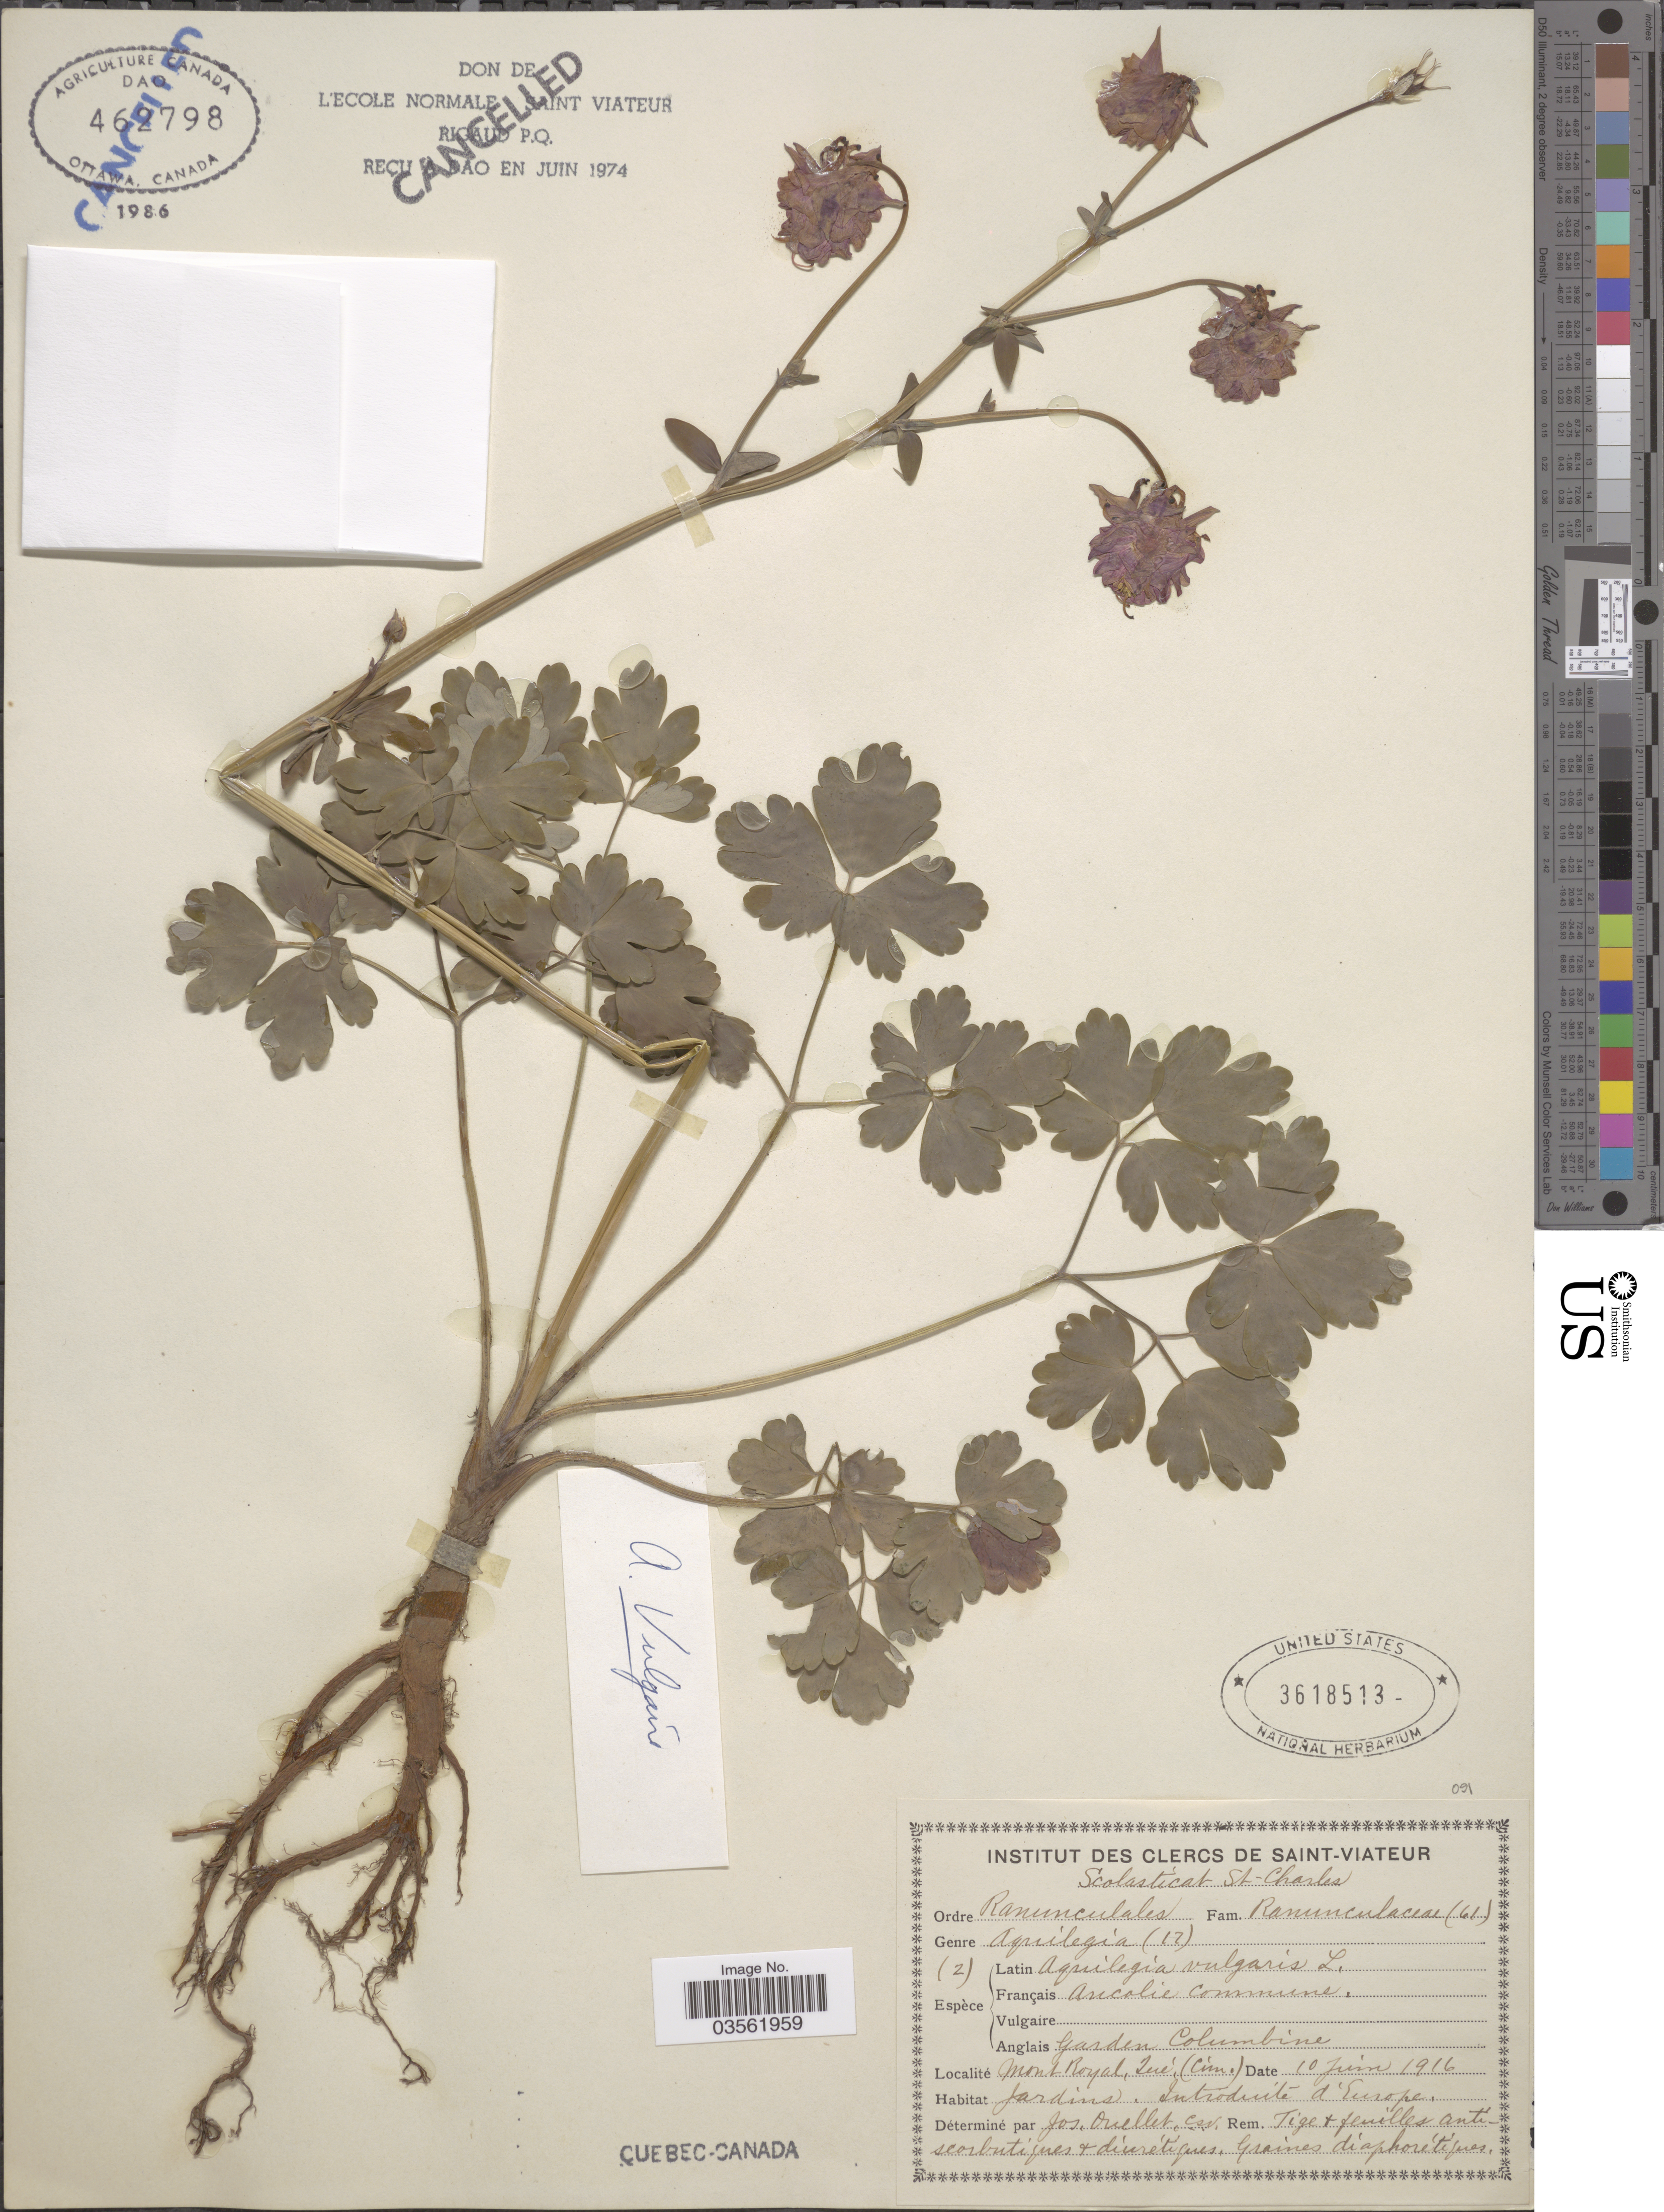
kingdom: Plantae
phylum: Tracheophyta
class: Magnoliopsida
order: Ranunculales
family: Ranunculaceae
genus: Aquilegia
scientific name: Aquilegia vulgaris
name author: L.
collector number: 2?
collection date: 1916-06-10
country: Canada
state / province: Quebec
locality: Scolasticat St. Charles. Mont Royal, Qué (Cim.). Jardins.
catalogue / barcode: US 3618513